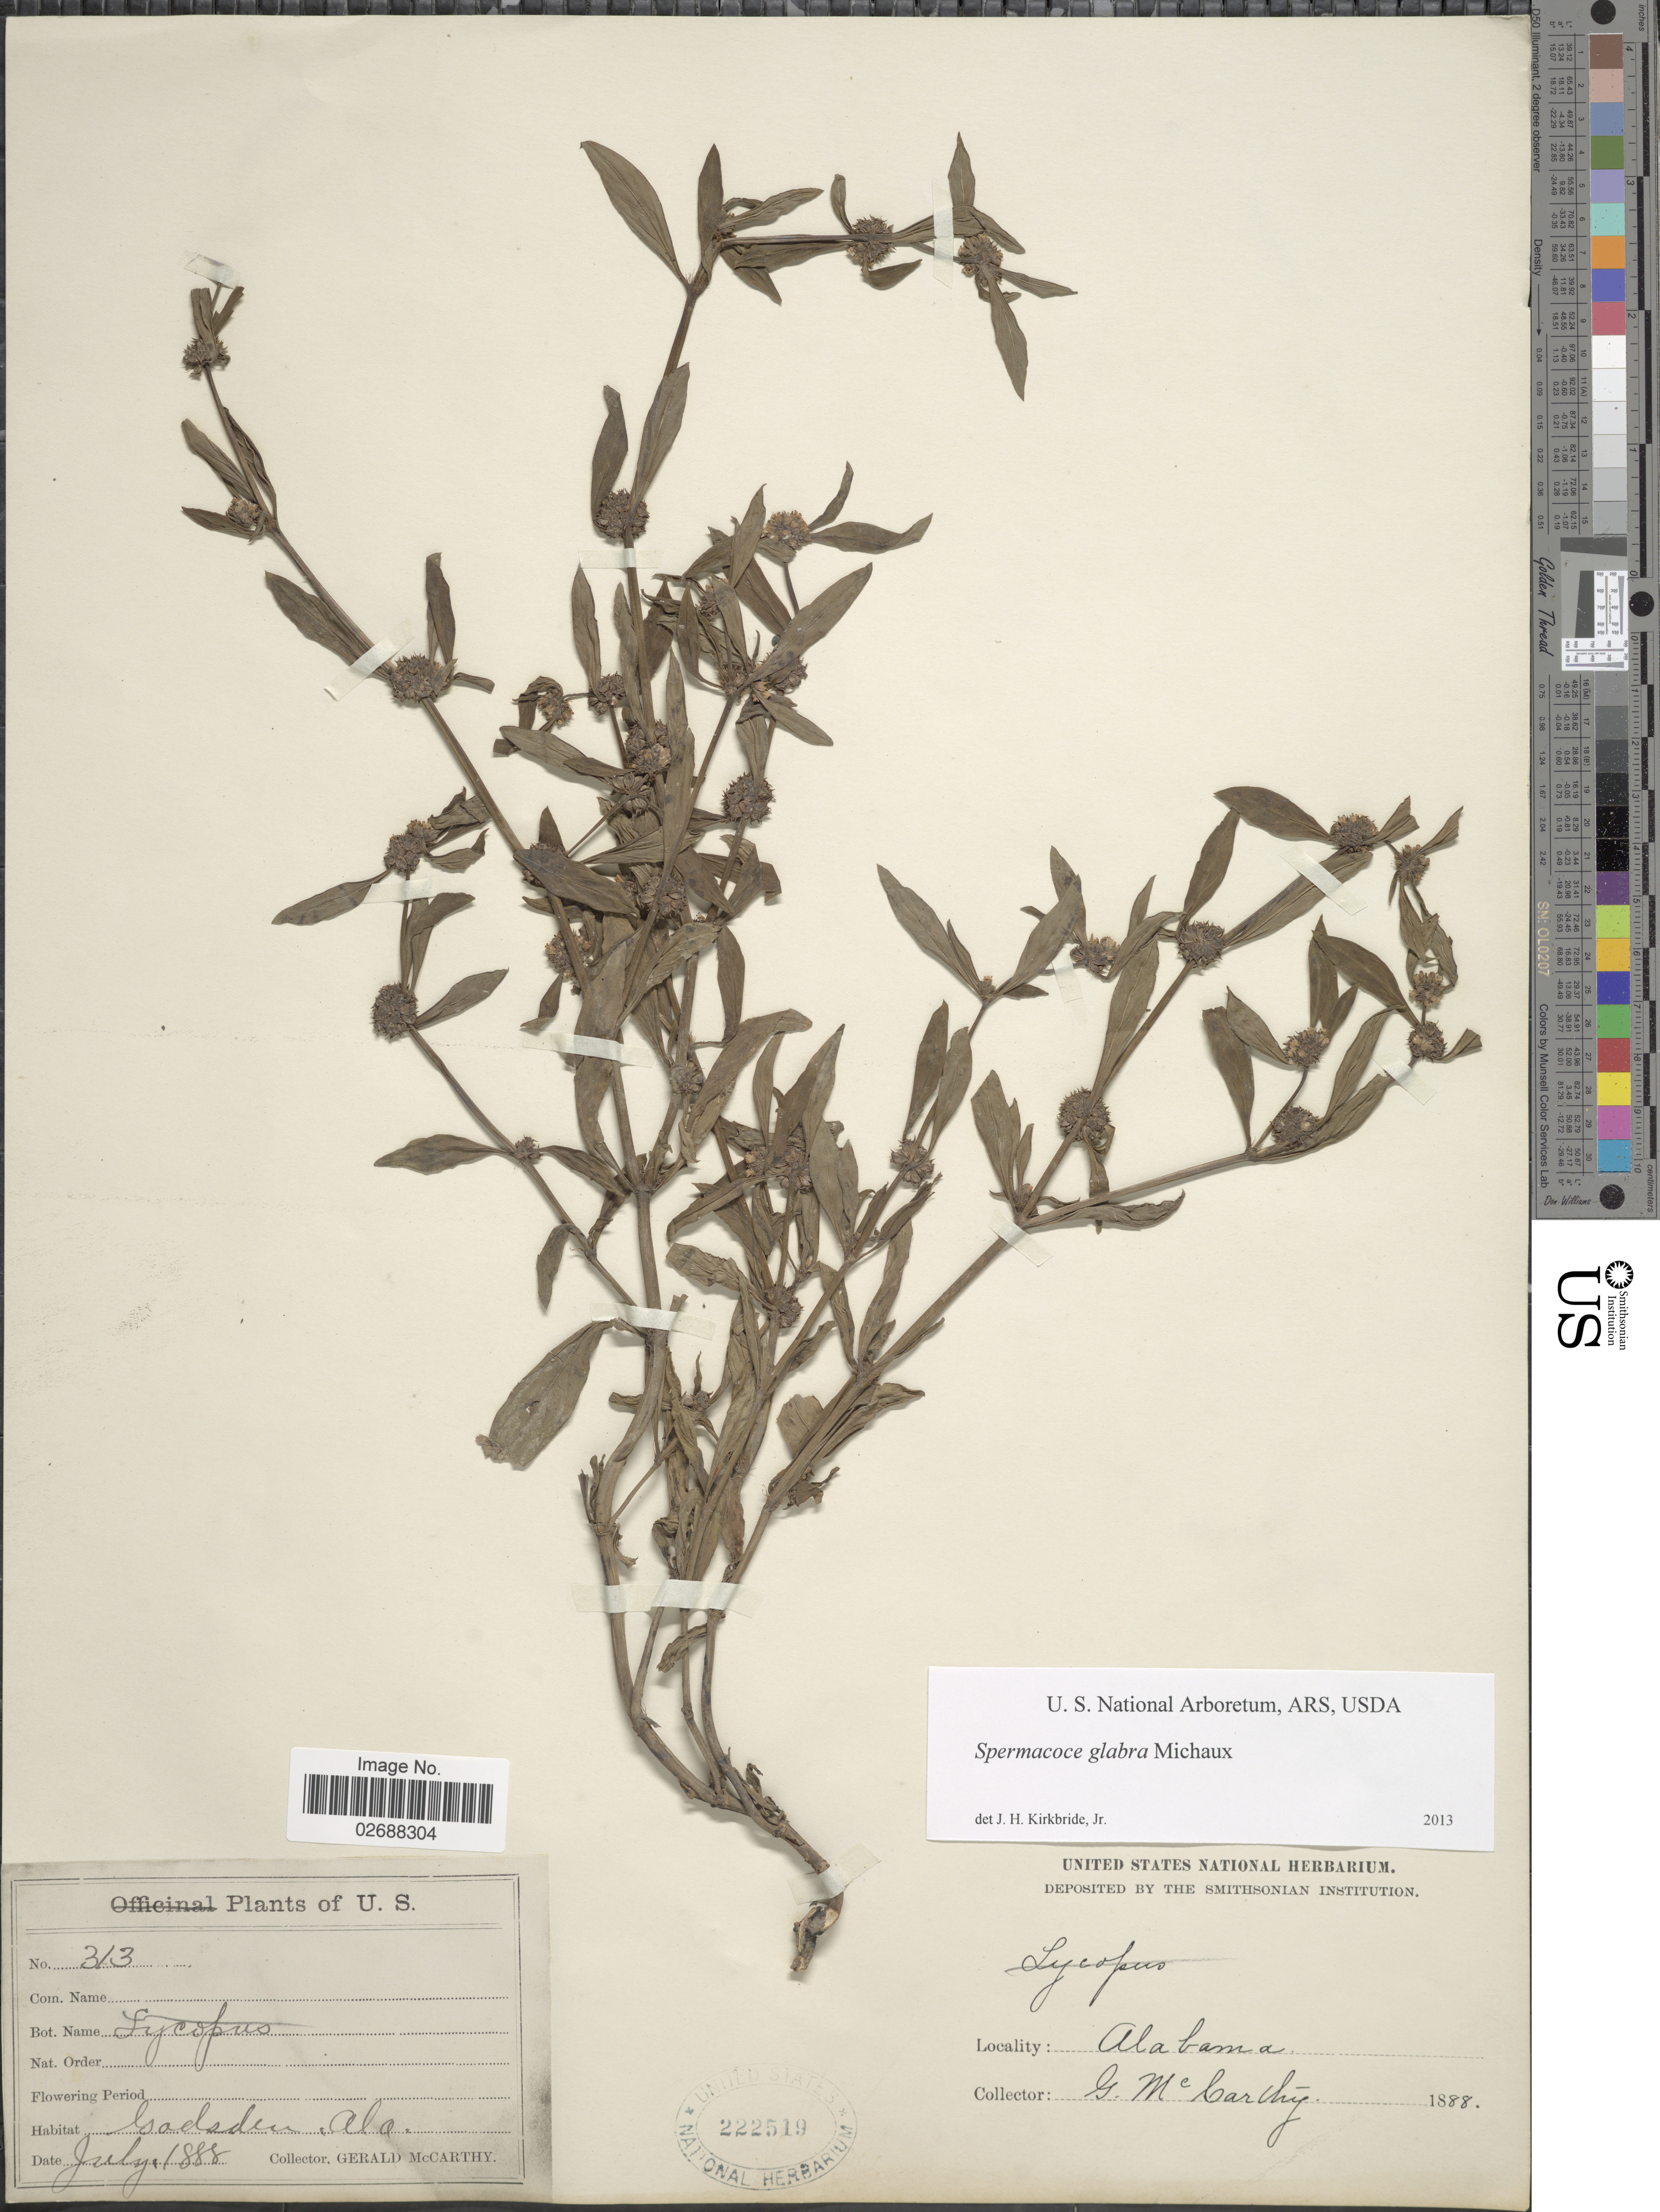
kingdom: Plantae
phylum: Tracheophyta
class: Magnoliopsida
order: Gentianales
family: Rubiaceae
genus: Spermacoce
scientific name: Spermacoce glabra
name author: Michx.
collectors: G. McCarthy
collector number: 313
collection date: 1888-07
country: United States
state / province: Alabama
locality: Gadsden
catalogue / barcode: US 222519